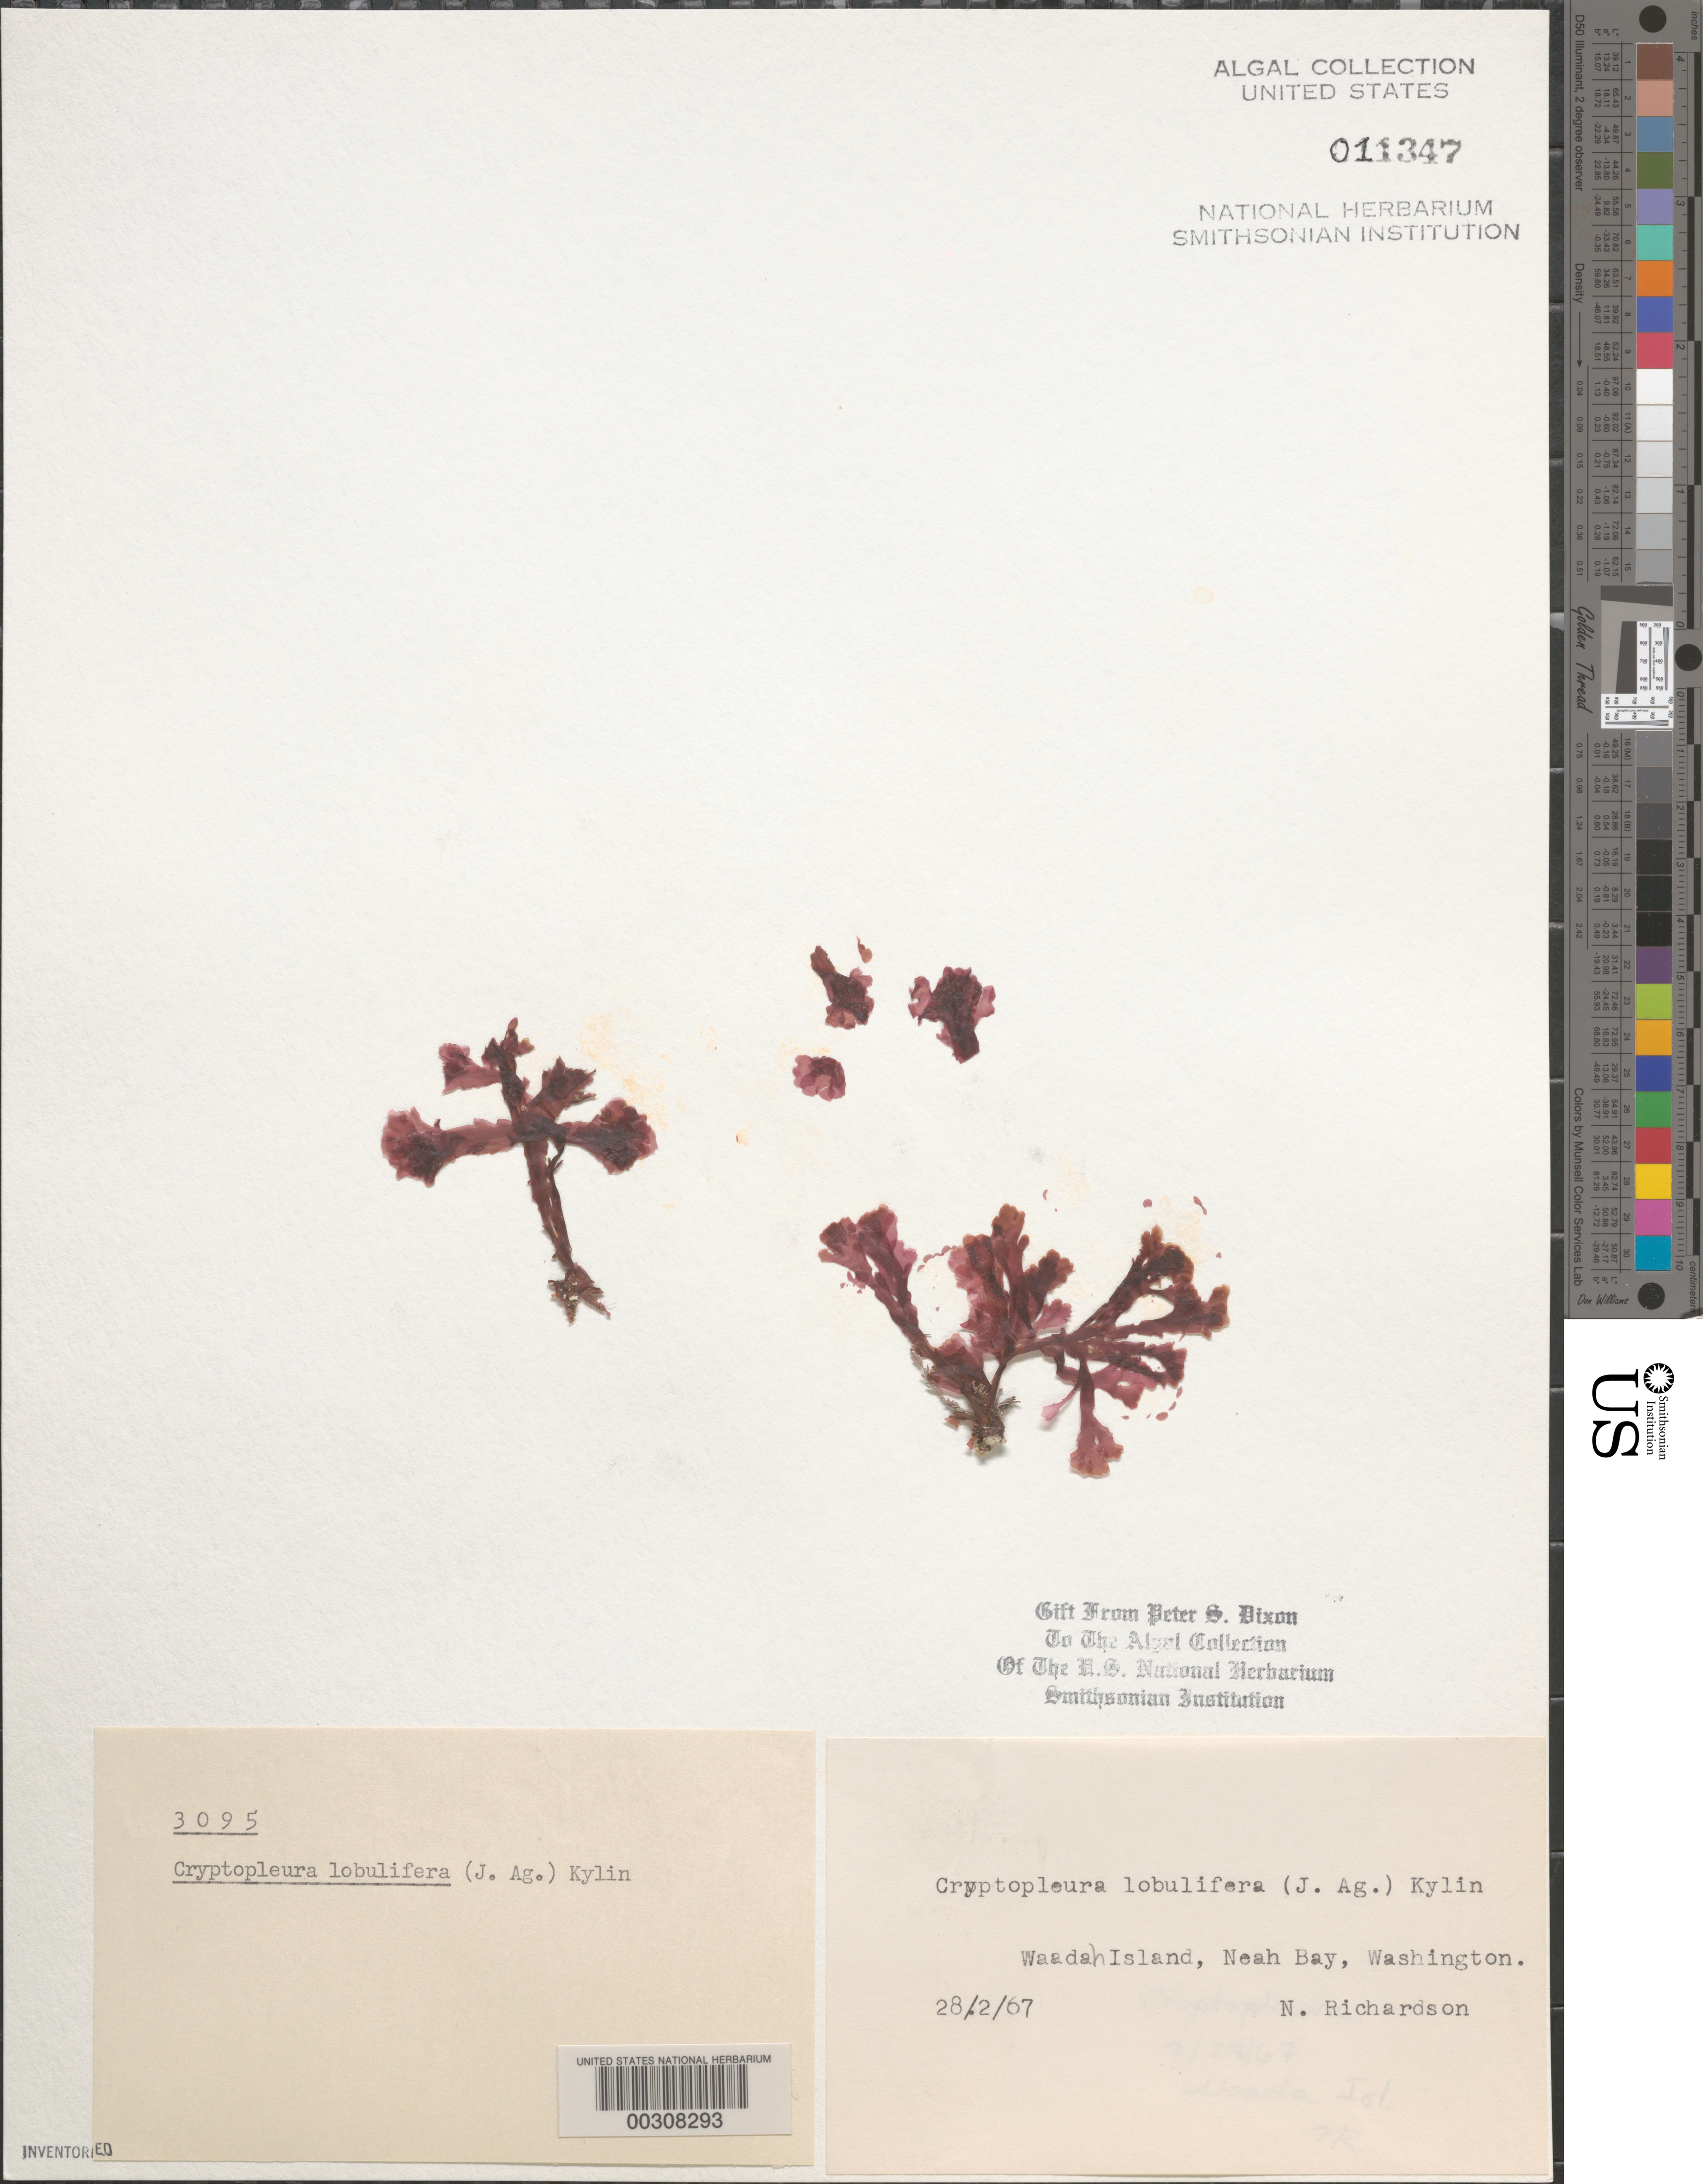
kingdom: Plantae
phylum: Rhodophyta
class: Florideophyceae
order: Ceramiales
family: Delesseriaceae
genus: Cryptopleura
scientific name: Cryptopleura lobulifera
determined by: Dixon, P. S.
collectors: N. Richardson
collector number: PSD 3095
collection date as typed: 28 Feb 1967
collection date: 1967-02-28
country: United States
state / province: Washington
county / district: Clallam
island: Waadah Island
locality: Neah Bay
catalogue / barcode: US 11347